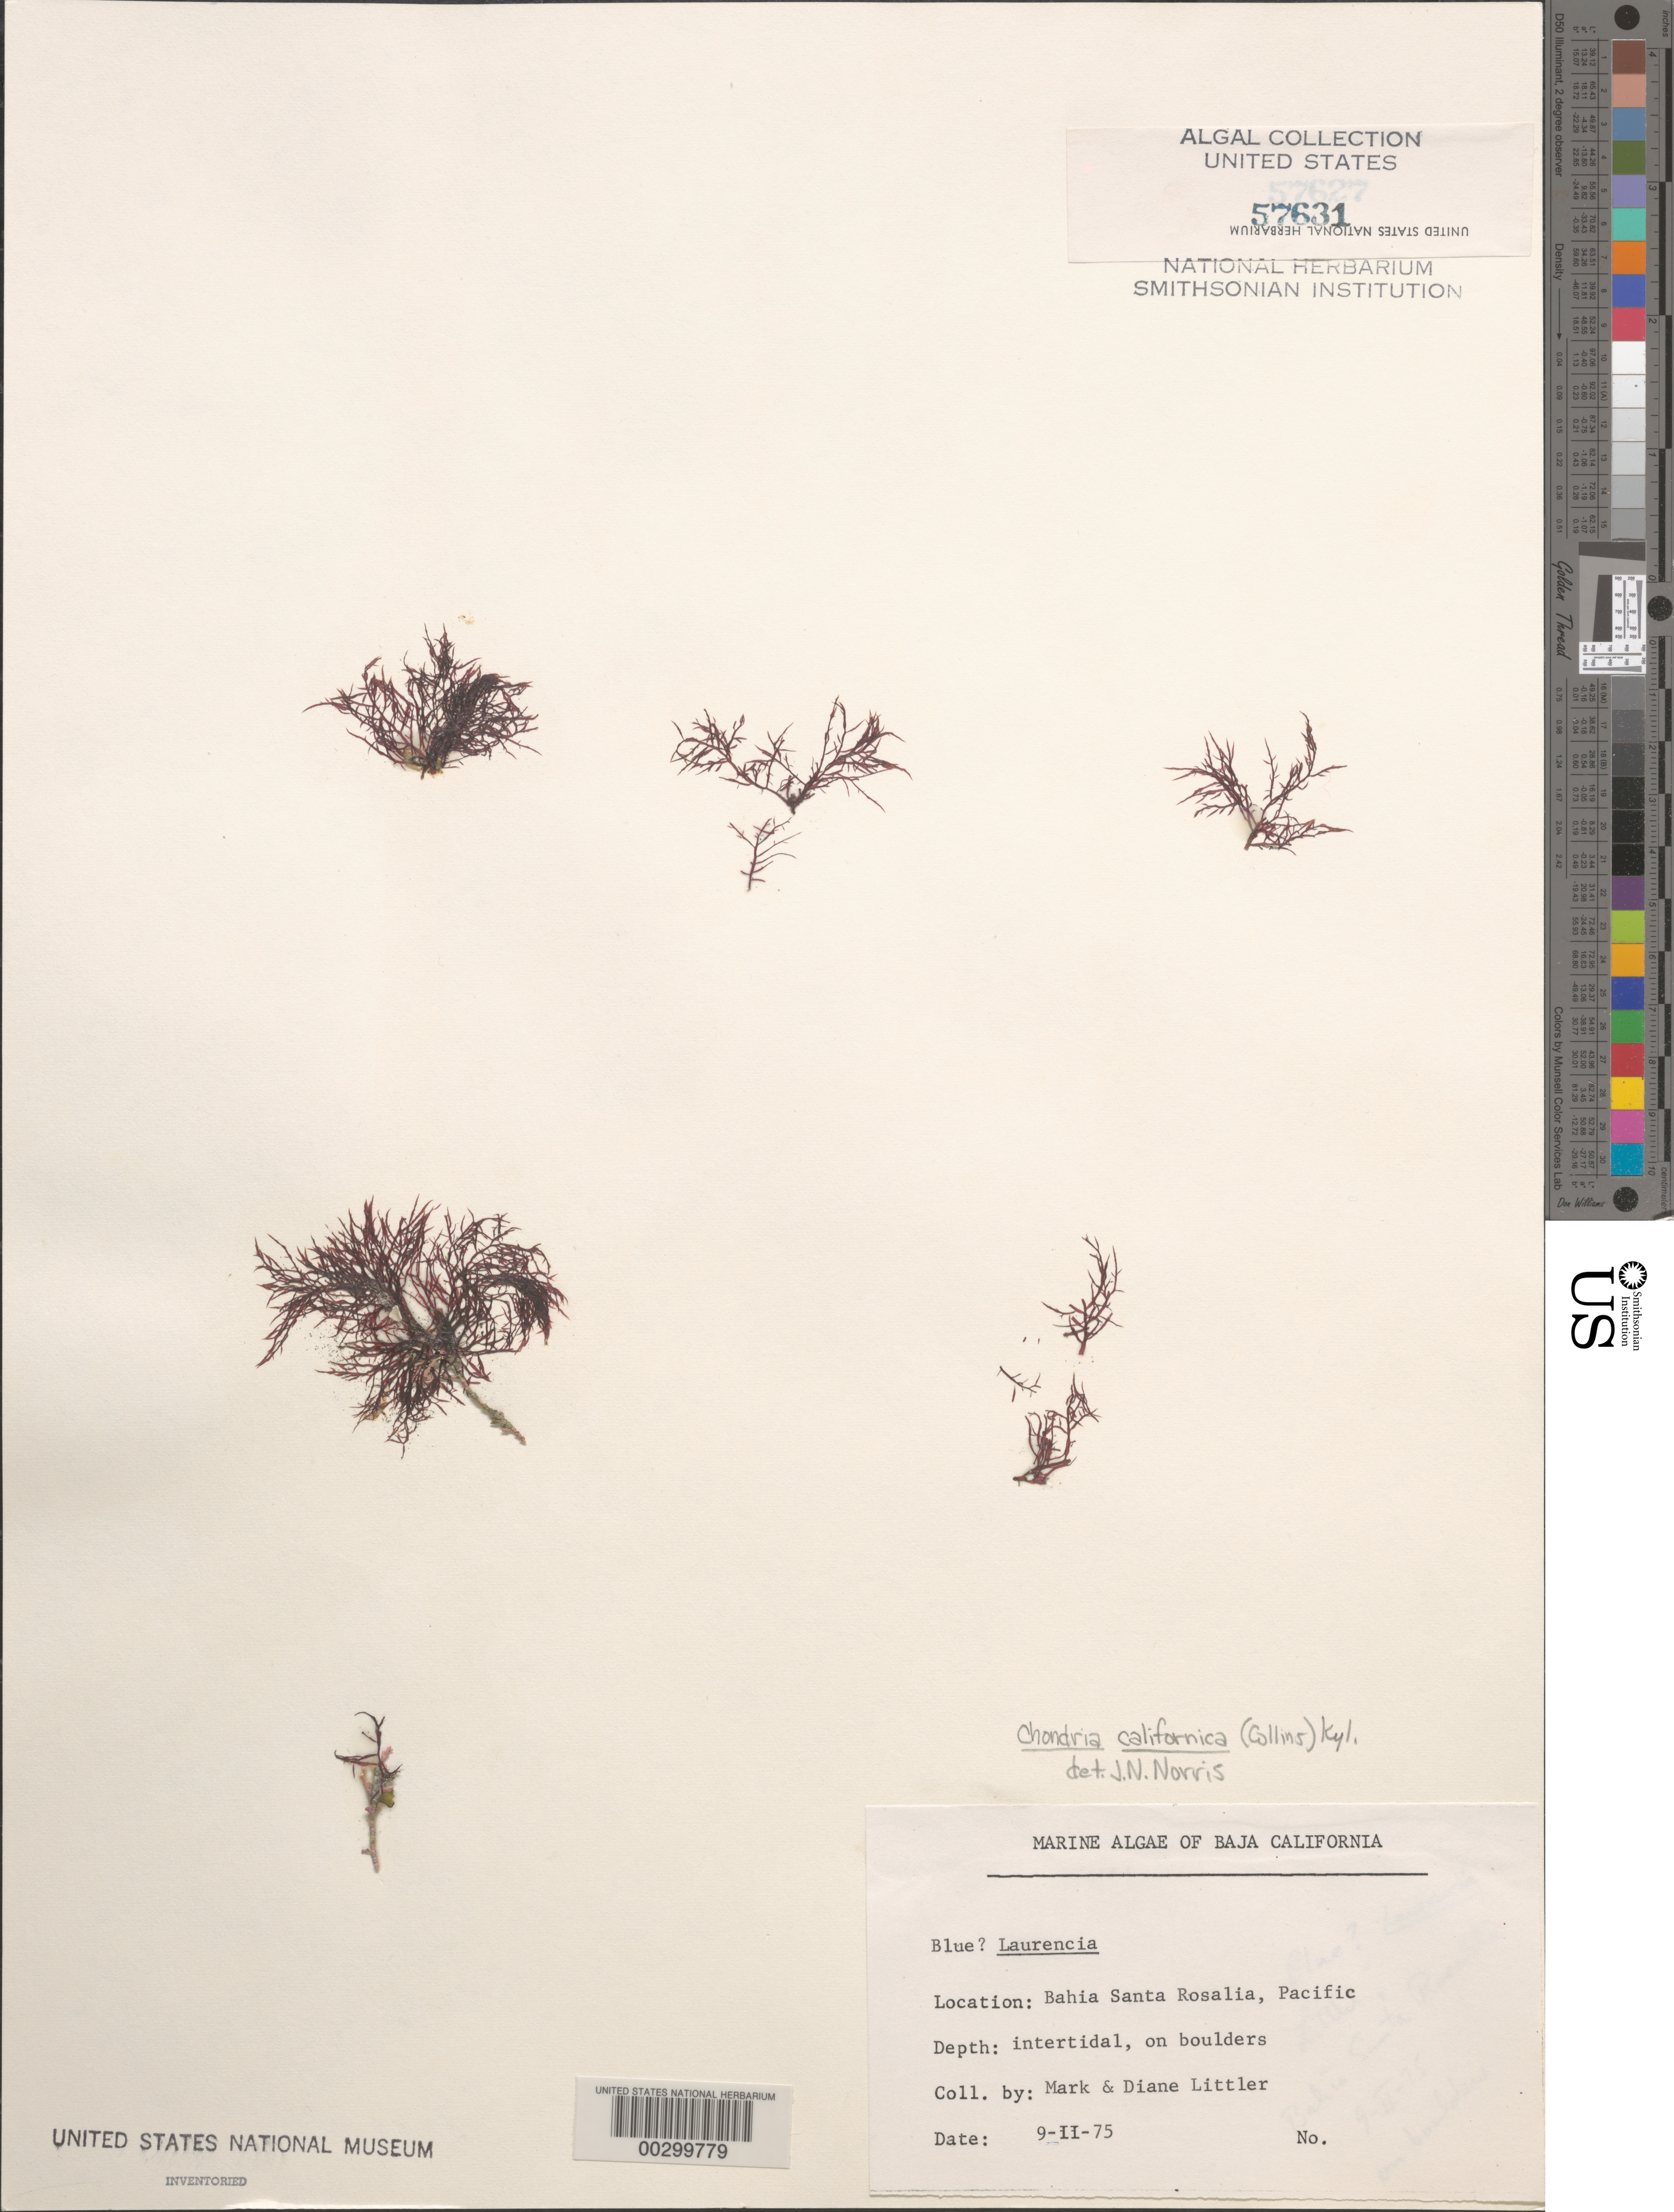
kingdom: Plantae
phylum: Rhodophyta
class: Florideophyceae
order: Ceramiales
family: Rhodomelaceae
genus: Chondria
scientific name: Chondria acrorhizophora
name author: Setch. & N.L. Gardner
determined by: Algae name updating Project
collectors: M. M. Littler & D. S. Littler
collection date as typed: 09 Feb 1975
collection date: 1975-02-09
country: Mexico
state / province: Baja California Sur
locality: Bahia Santa Rosalia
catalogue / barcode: US 57631